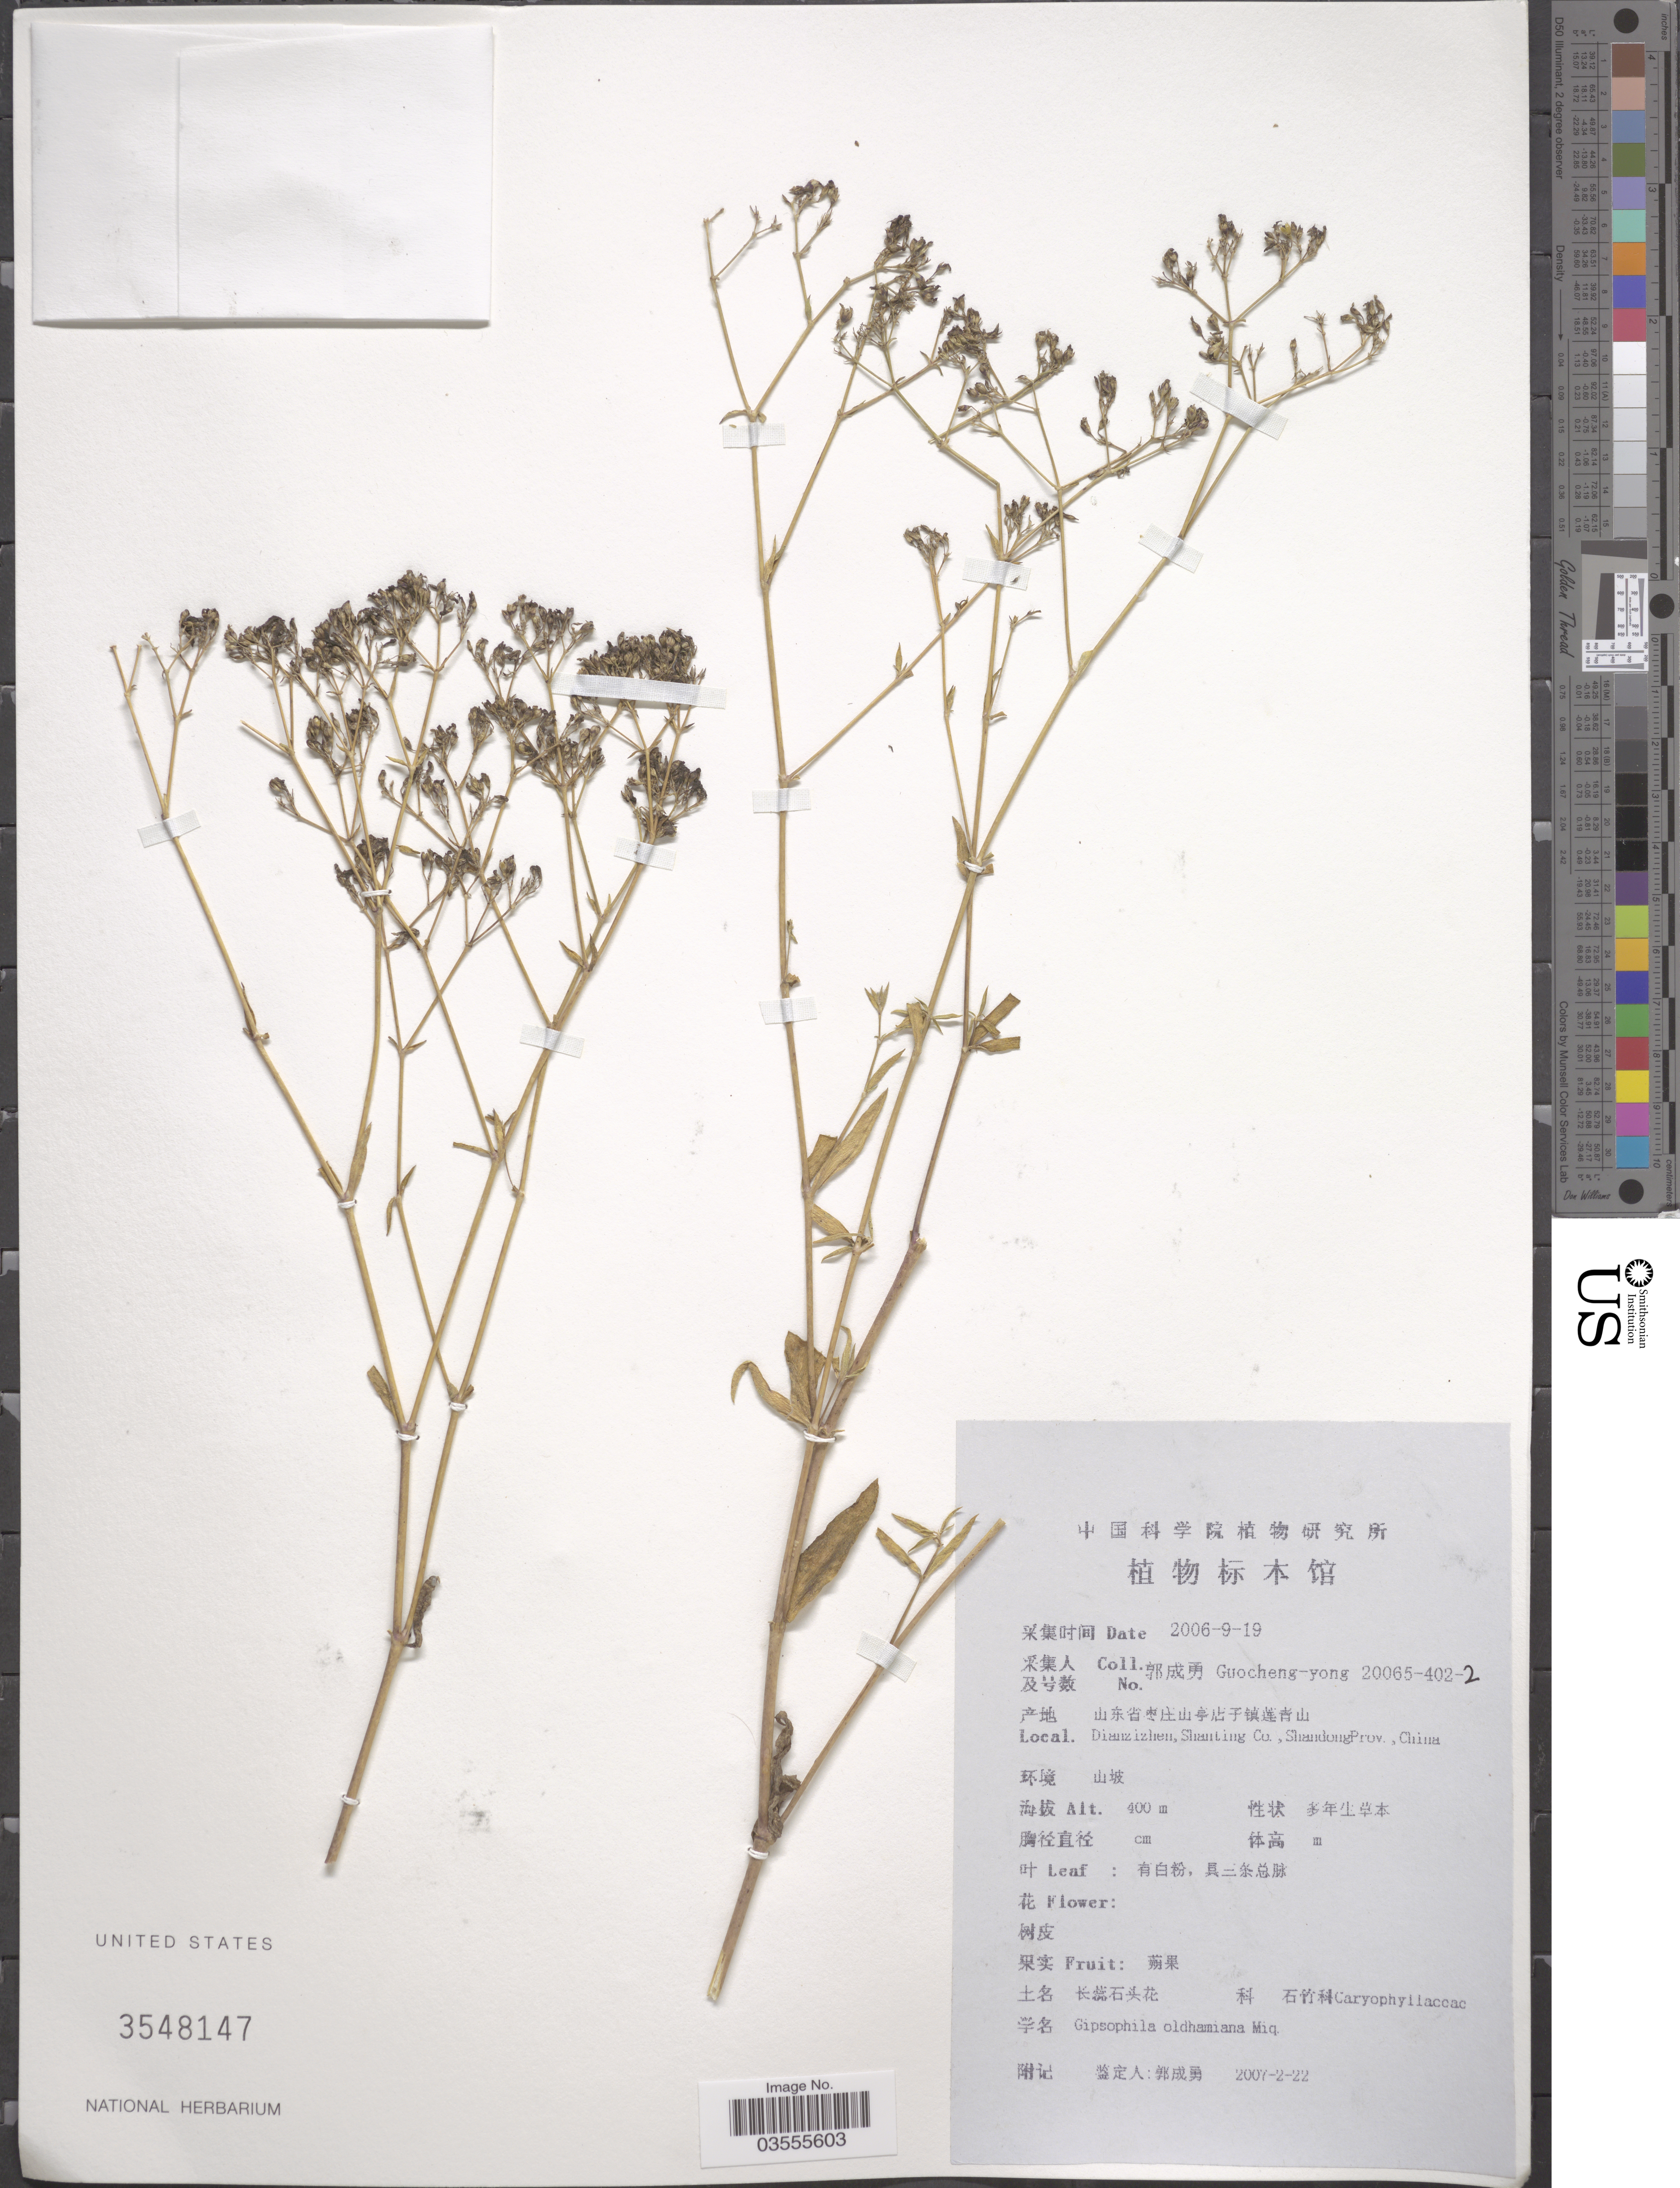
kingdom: Plantae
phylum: Tracheophyta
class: Magnoliopsida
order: Caryophyllales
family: Caryophyllaceae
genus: Gypsophila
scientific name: Gypsophila oldhamiana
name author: Miq.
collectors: Guo cheng-yong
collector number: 20065-402-2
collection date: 2006-09-19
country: China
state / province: Shandong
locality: Dianzizhen, Shanting Co.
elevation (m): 400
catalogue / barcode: US 3548147